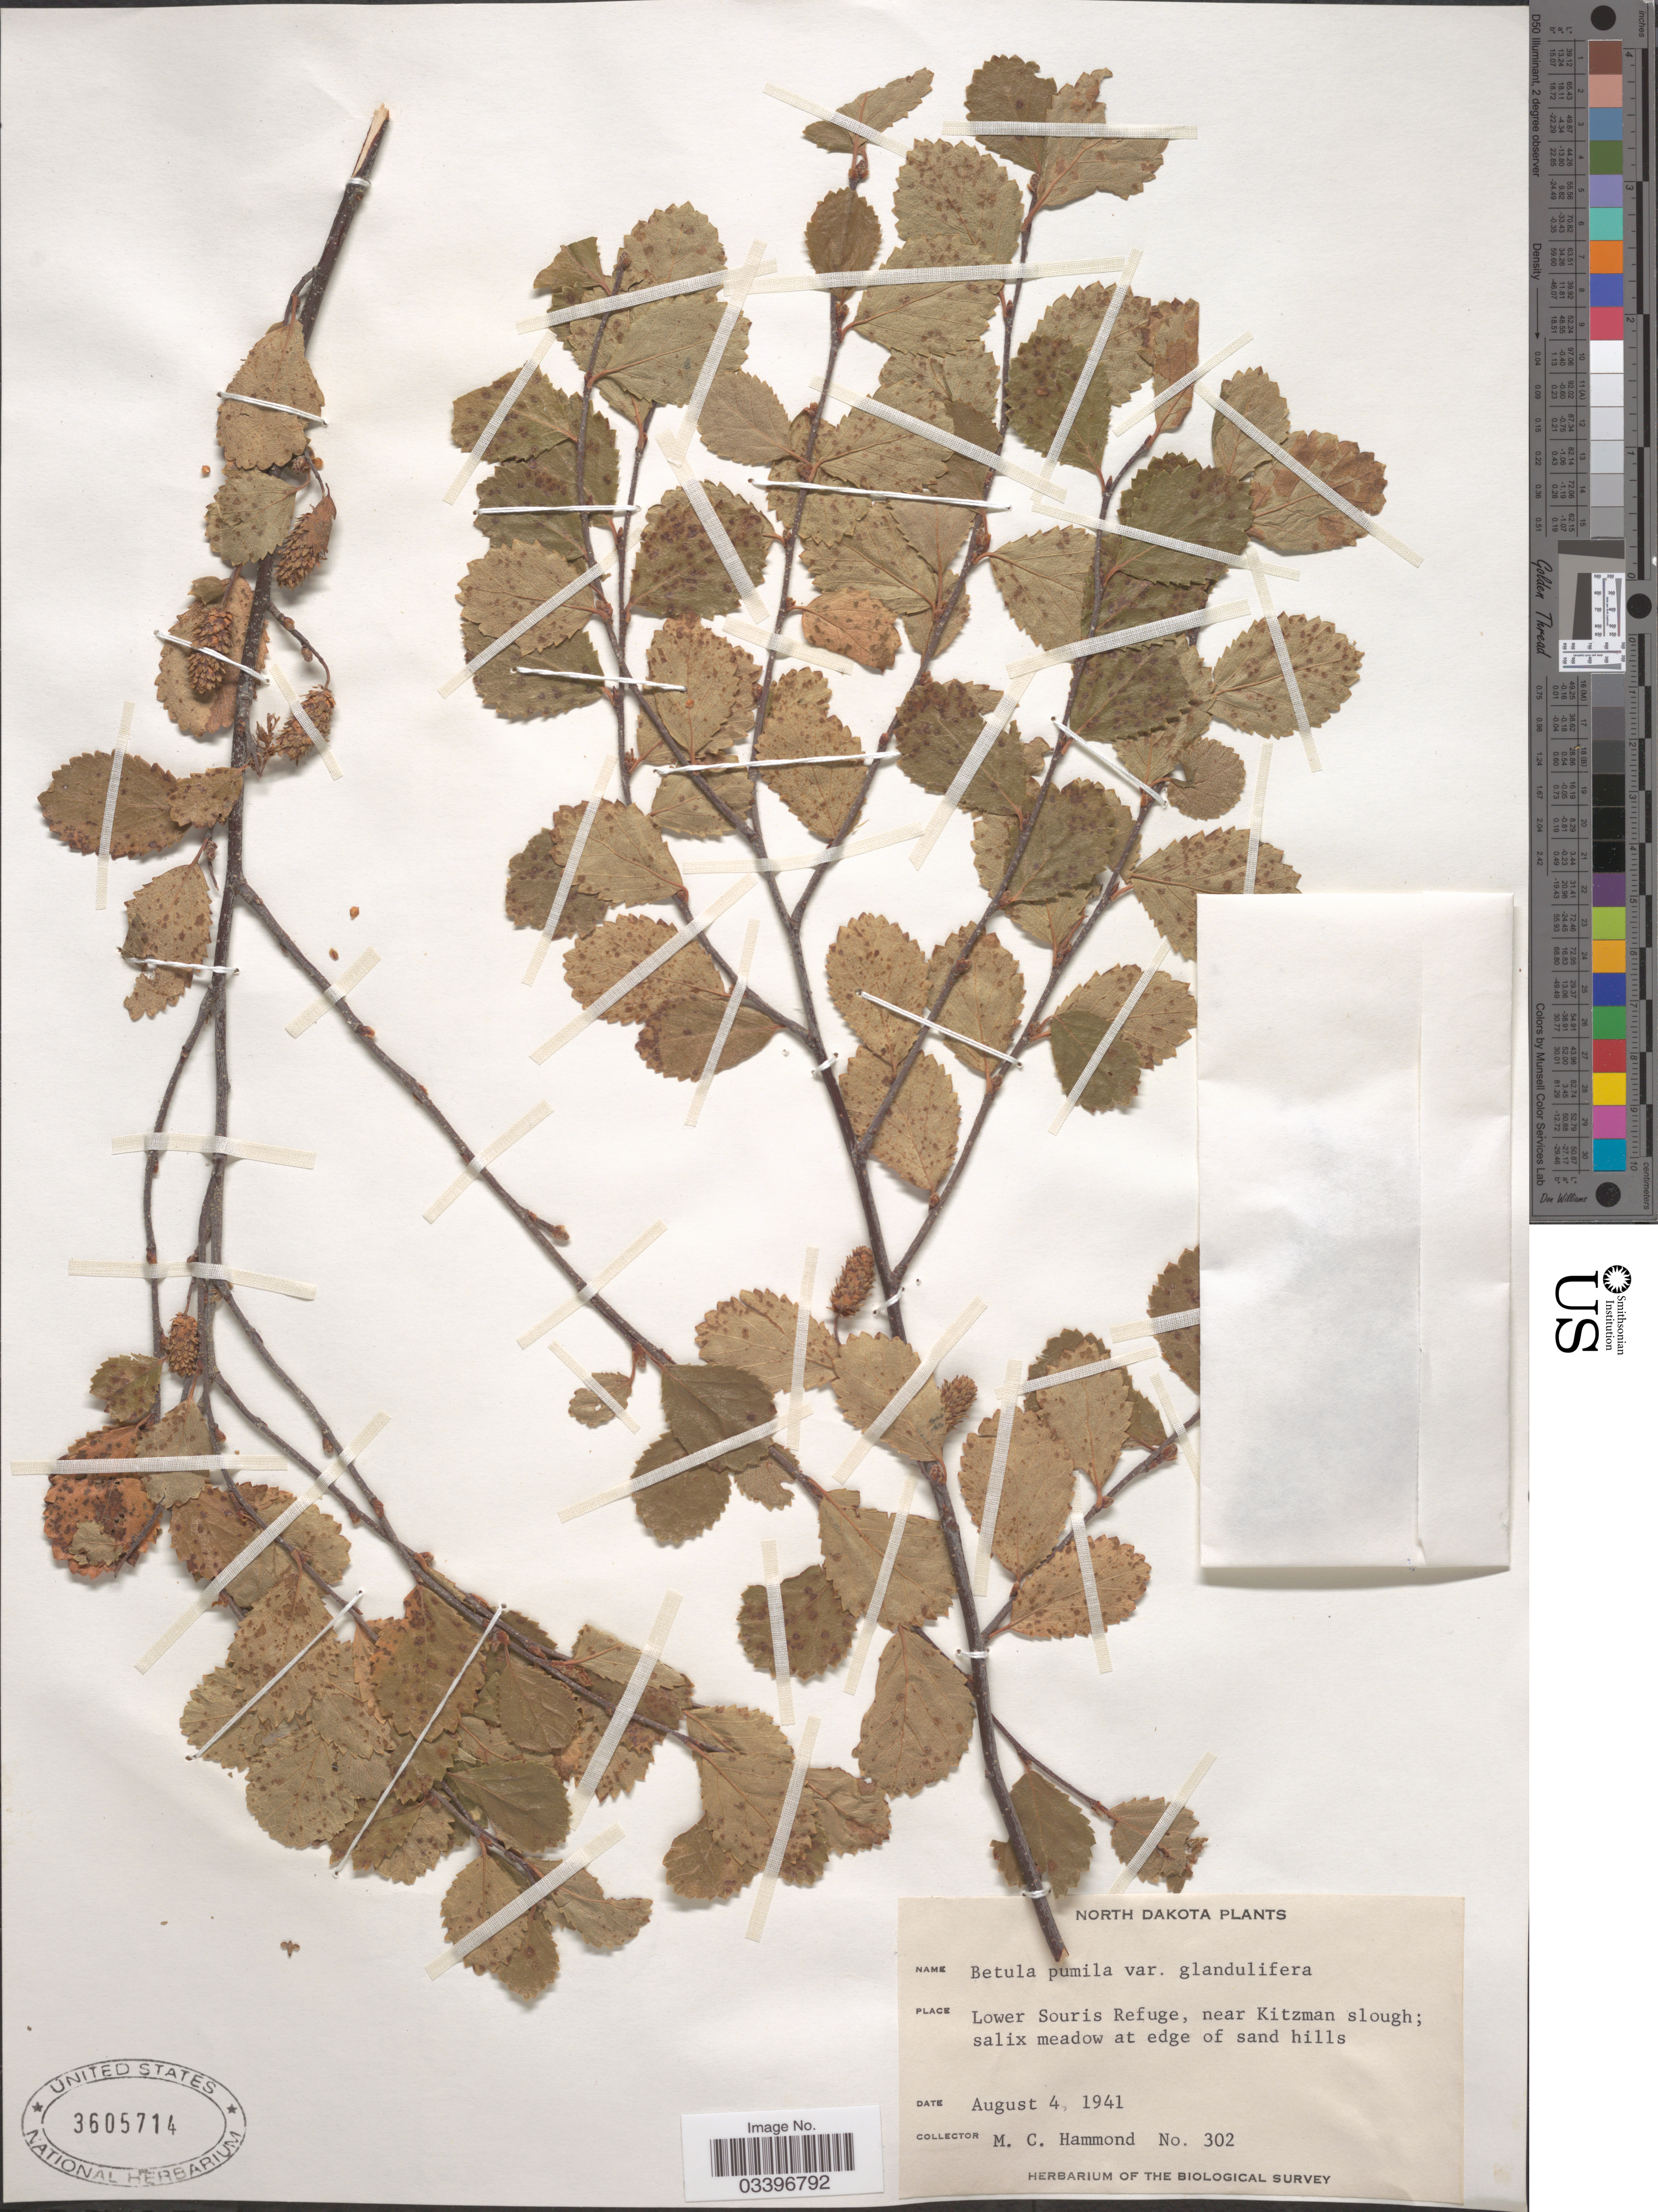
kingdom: Plantae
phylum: Tracheophyta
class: Magnoliopsida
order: Fagales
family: Betulaceae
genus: Betula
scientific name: Betula pumila var. glandulifera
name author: Regel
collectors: M. Hammond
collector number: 302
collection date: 1941-08-04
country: United States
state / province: North Dakota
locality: Lower Souris Refuge, near Kitzman slough; salix meadow at edge of sand hills.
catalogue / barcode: US 3605714